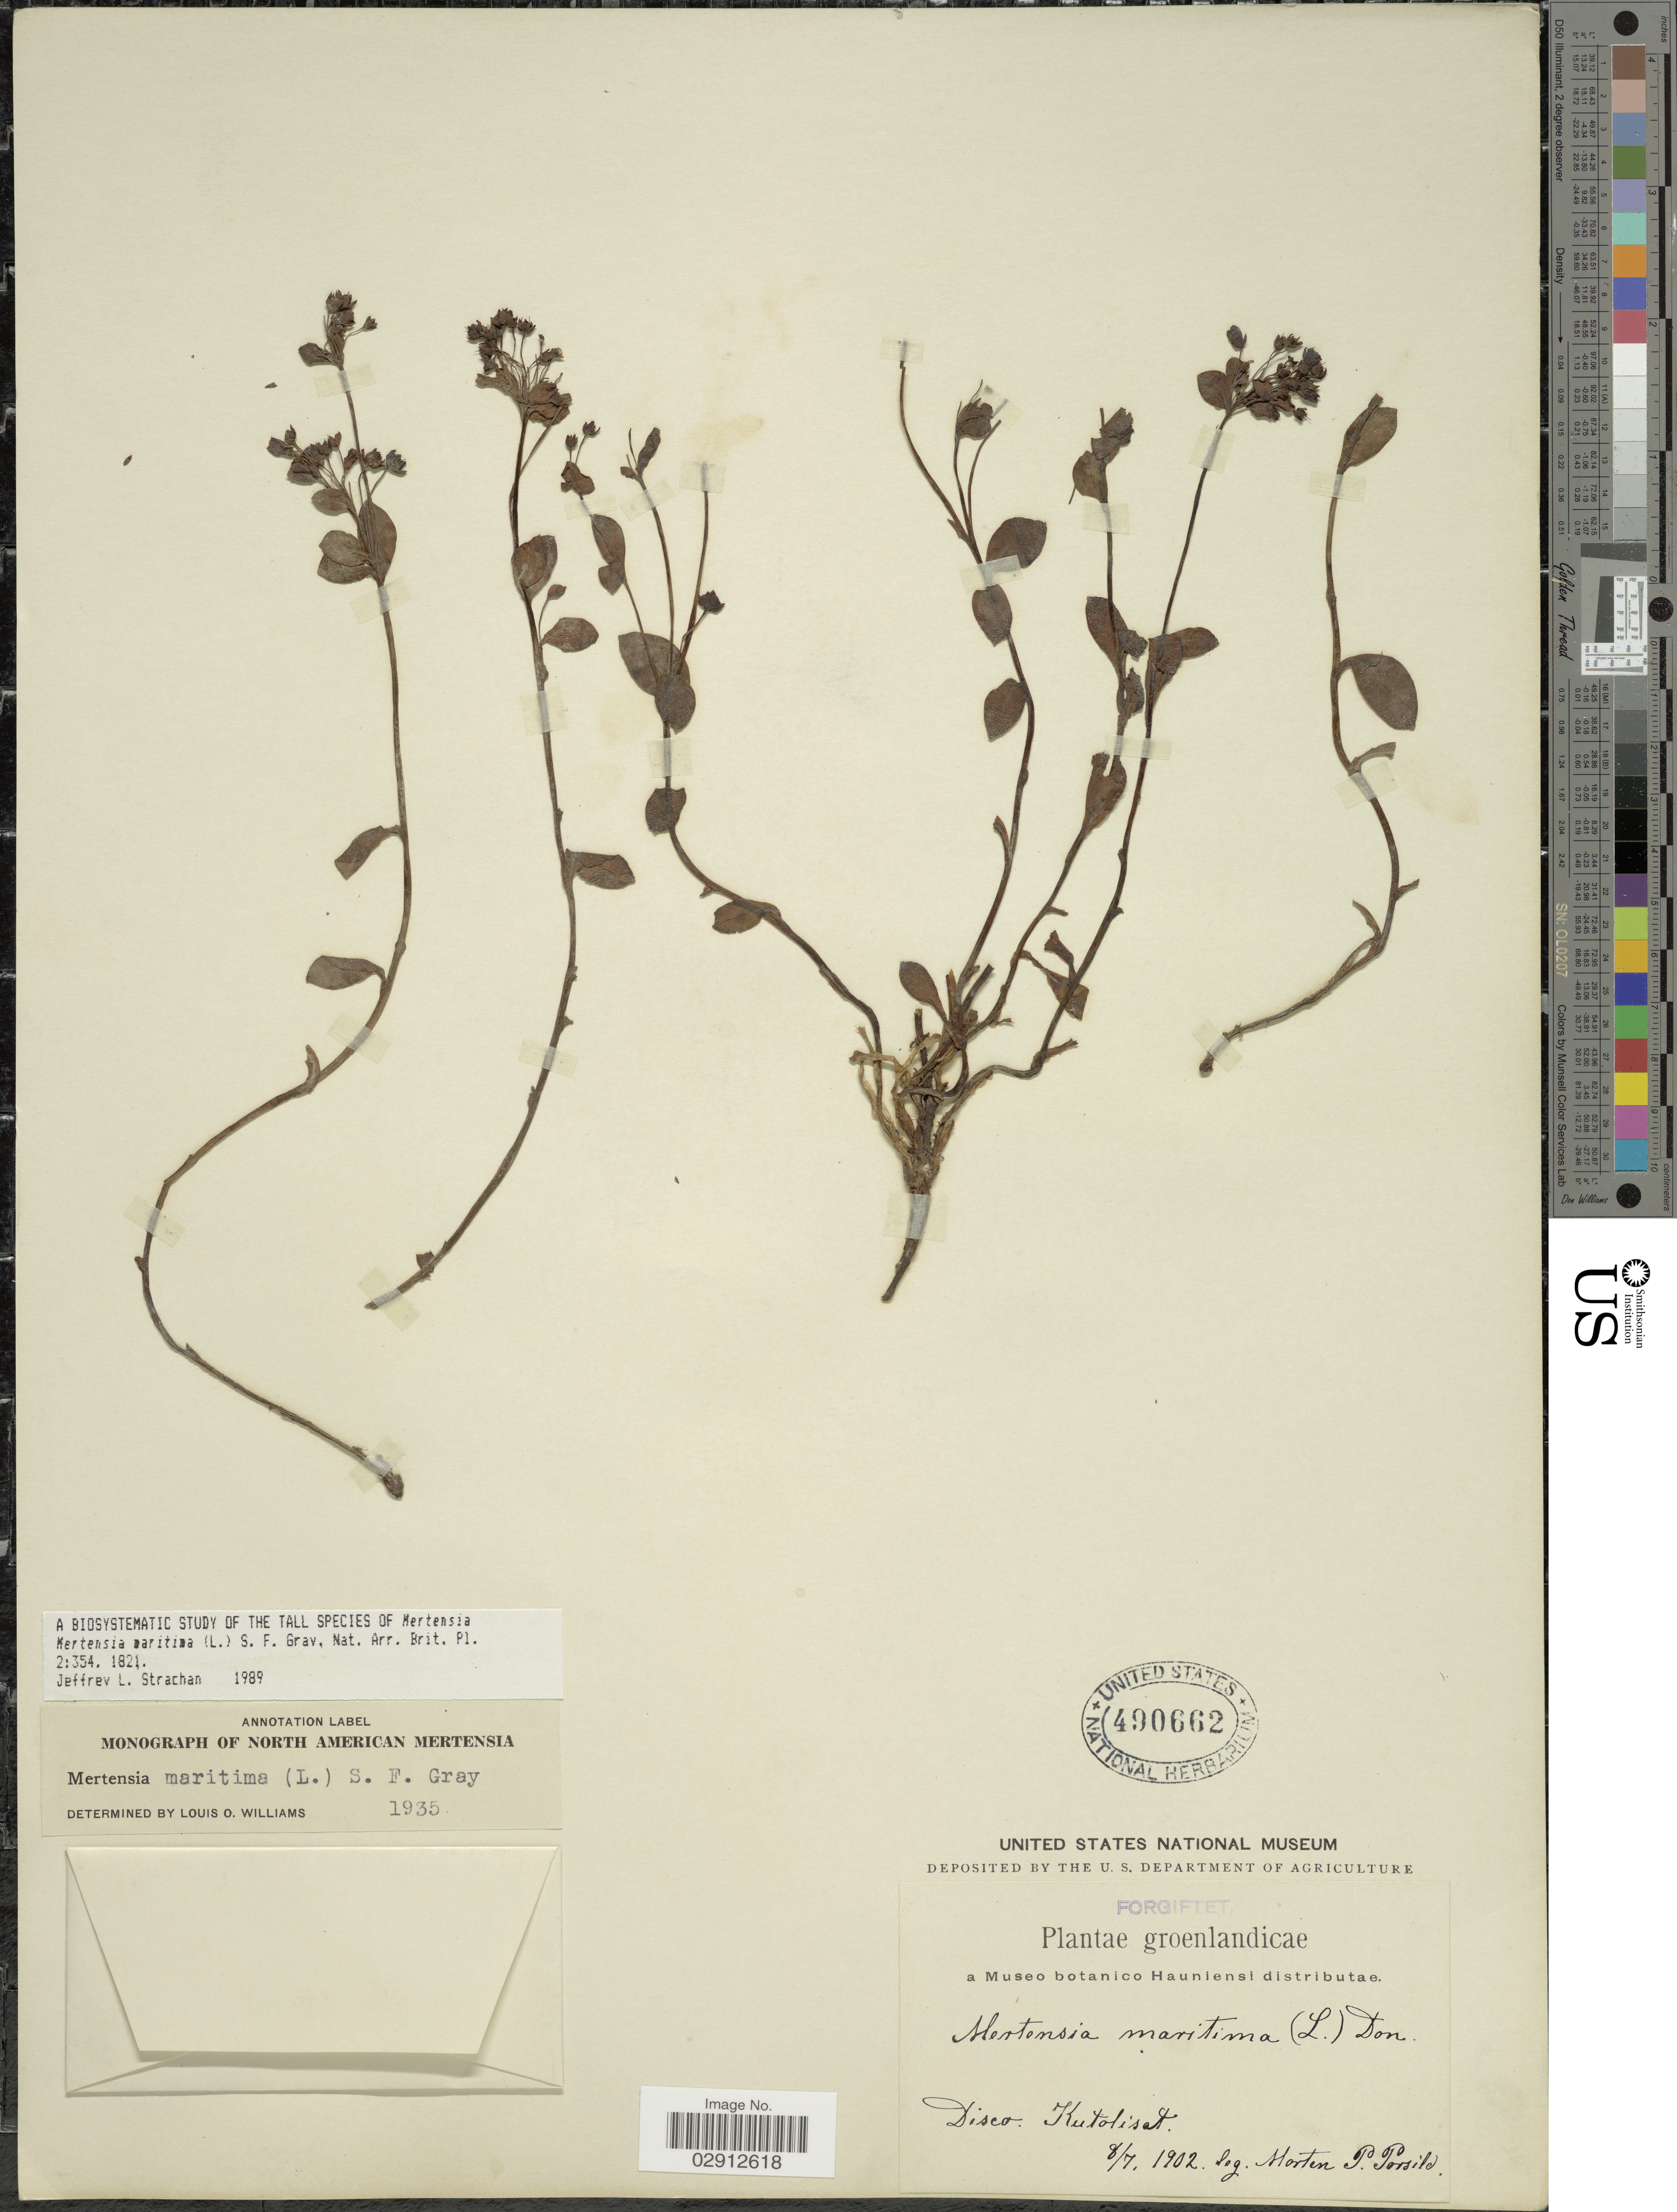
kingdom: Plantae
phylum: Tracheophyta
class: Magnoliopsida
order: Boraginales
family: Boraginaceae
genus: Mertensia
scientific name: Mertensia maritima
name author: (L.) S.F. Gray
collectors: M. P. Porsild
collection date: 1902-07-08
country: Greenland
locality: Groenlandicae, Disco, Kutolisat.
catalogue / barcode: US 490662